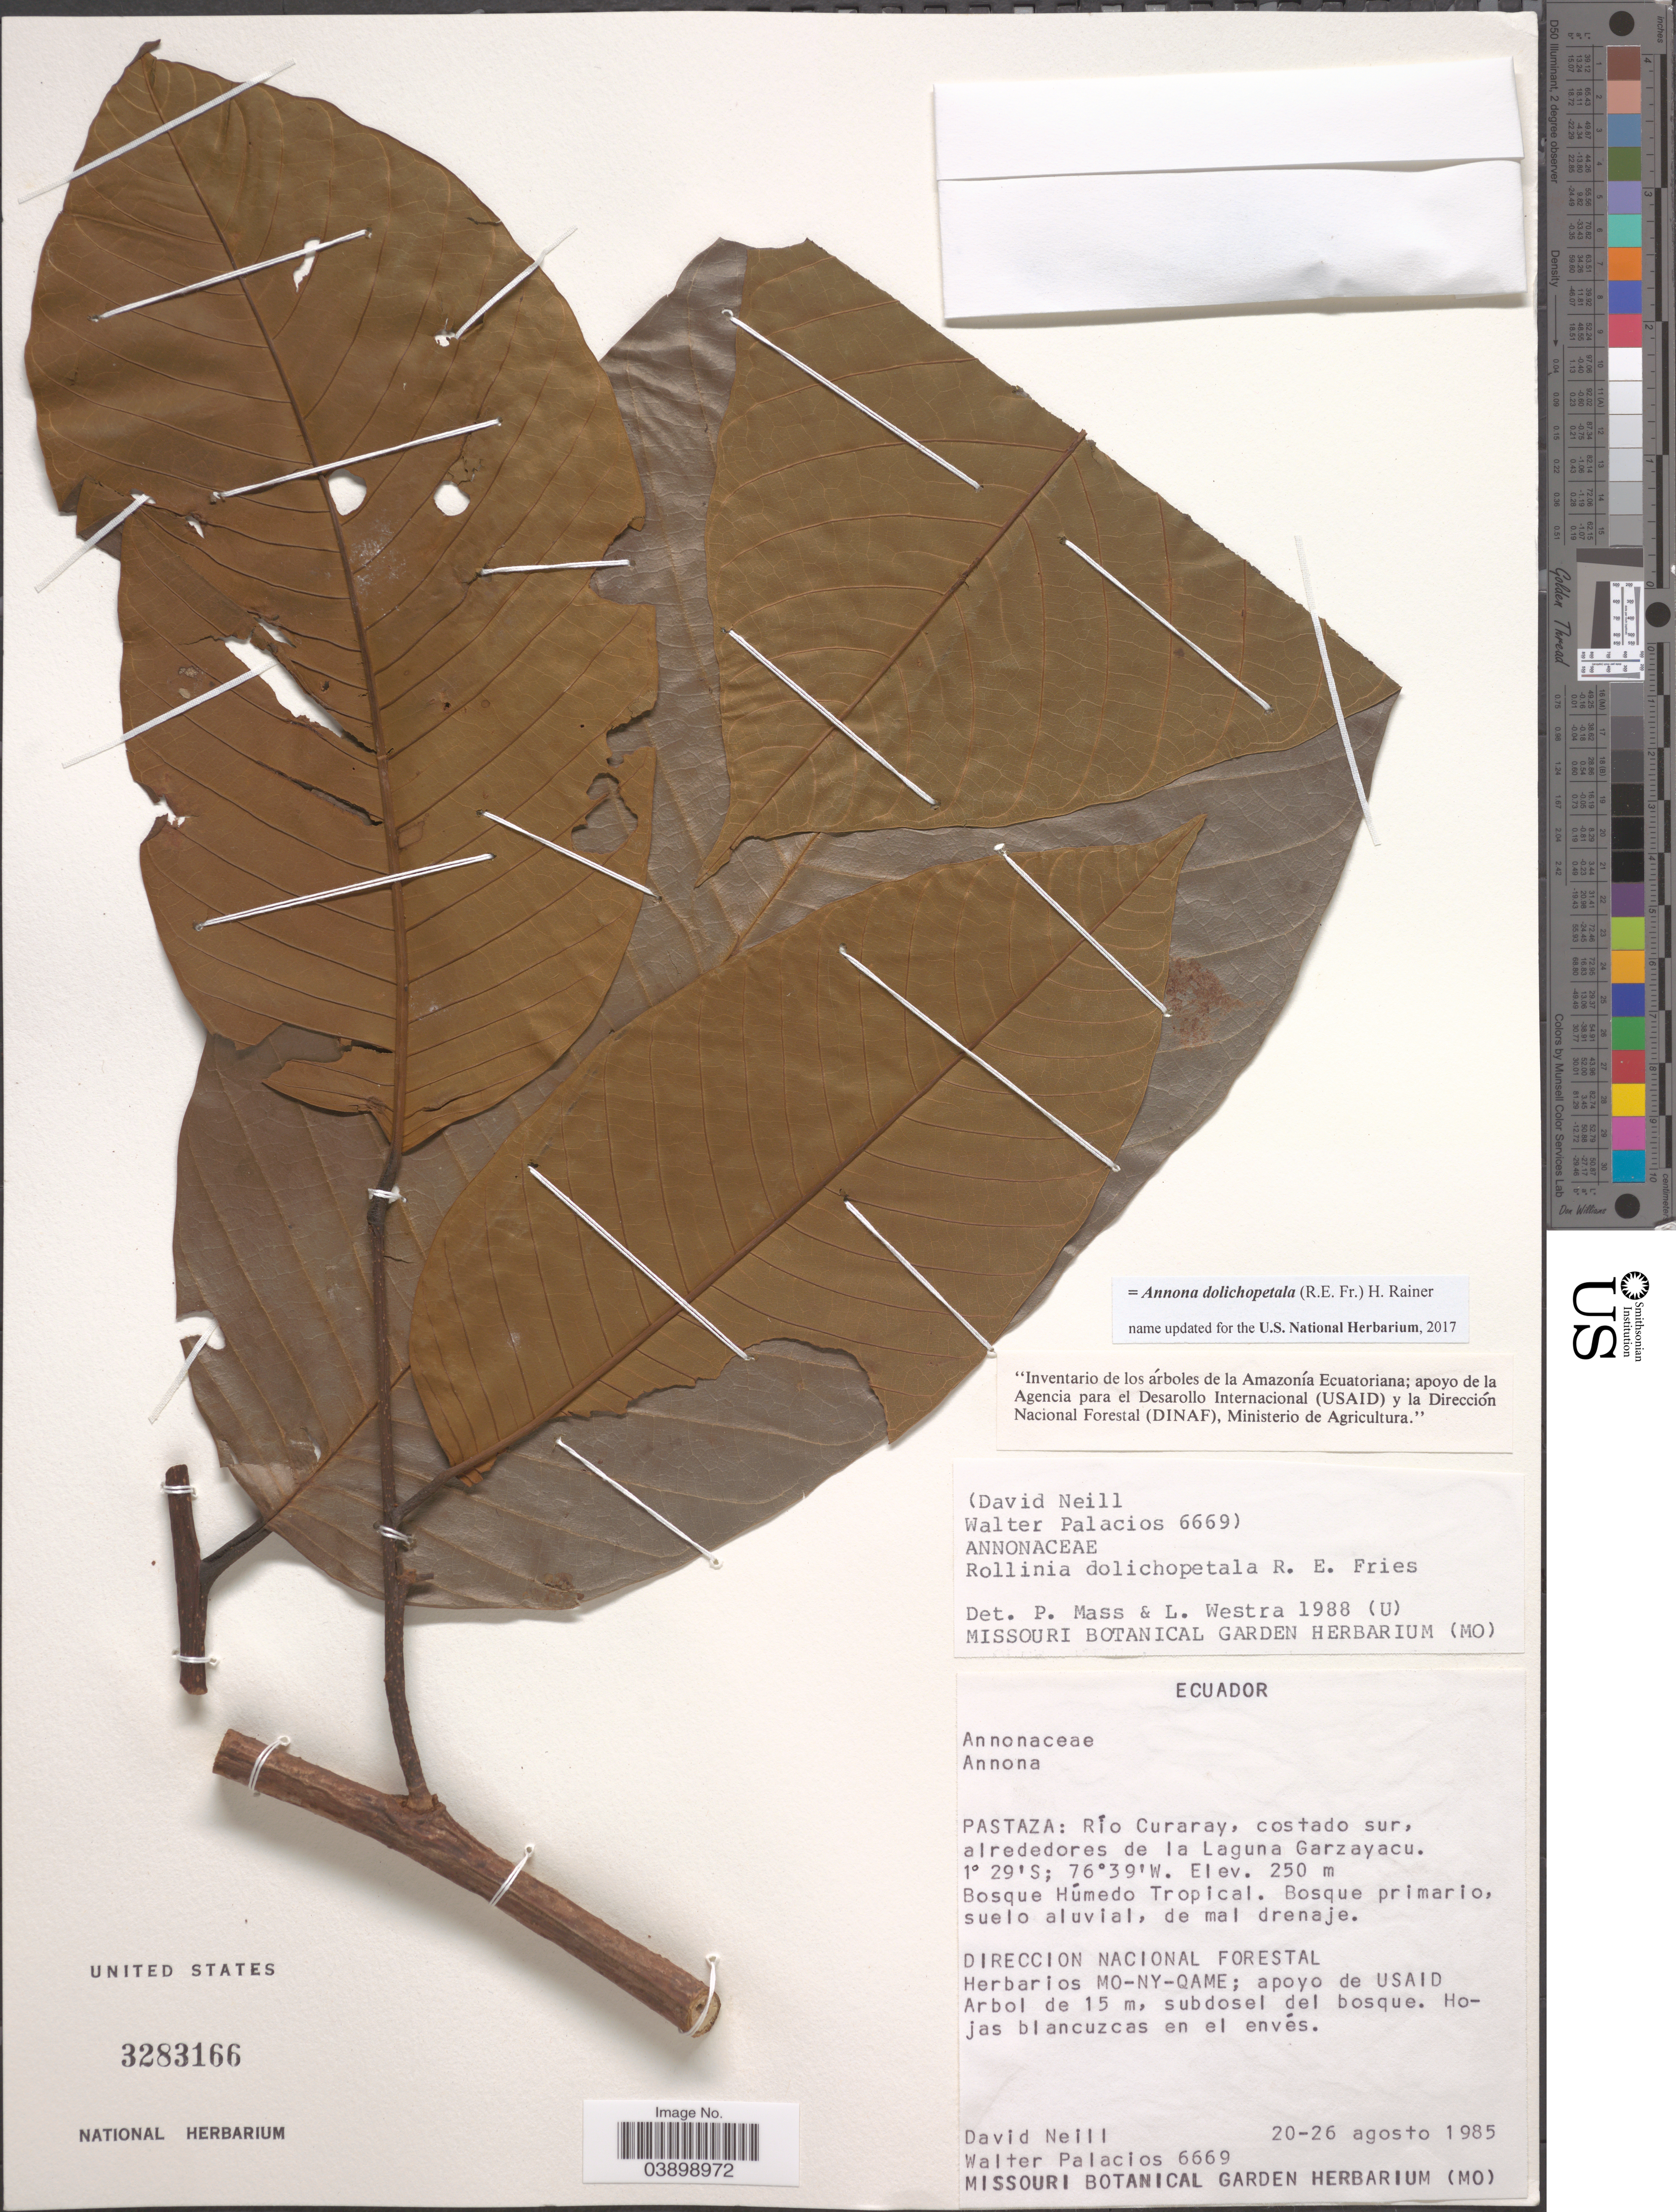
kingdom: Plantae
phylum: Tracheophyta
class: Magnoliopsida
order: Magnoliales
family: Annonaceae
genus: Annona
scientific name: Annona dolichopetala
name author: (R.E. Fr.) H. Rainer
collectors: D. A. Neill & W. Palacios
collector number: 6669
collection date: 1985-08-20/1985-08-26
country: Ecuador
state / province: Pastaza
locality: Río Curaray, costada sur, alrededores de la Laguna Garzayacu.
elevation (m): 250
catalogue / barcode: US 3283166